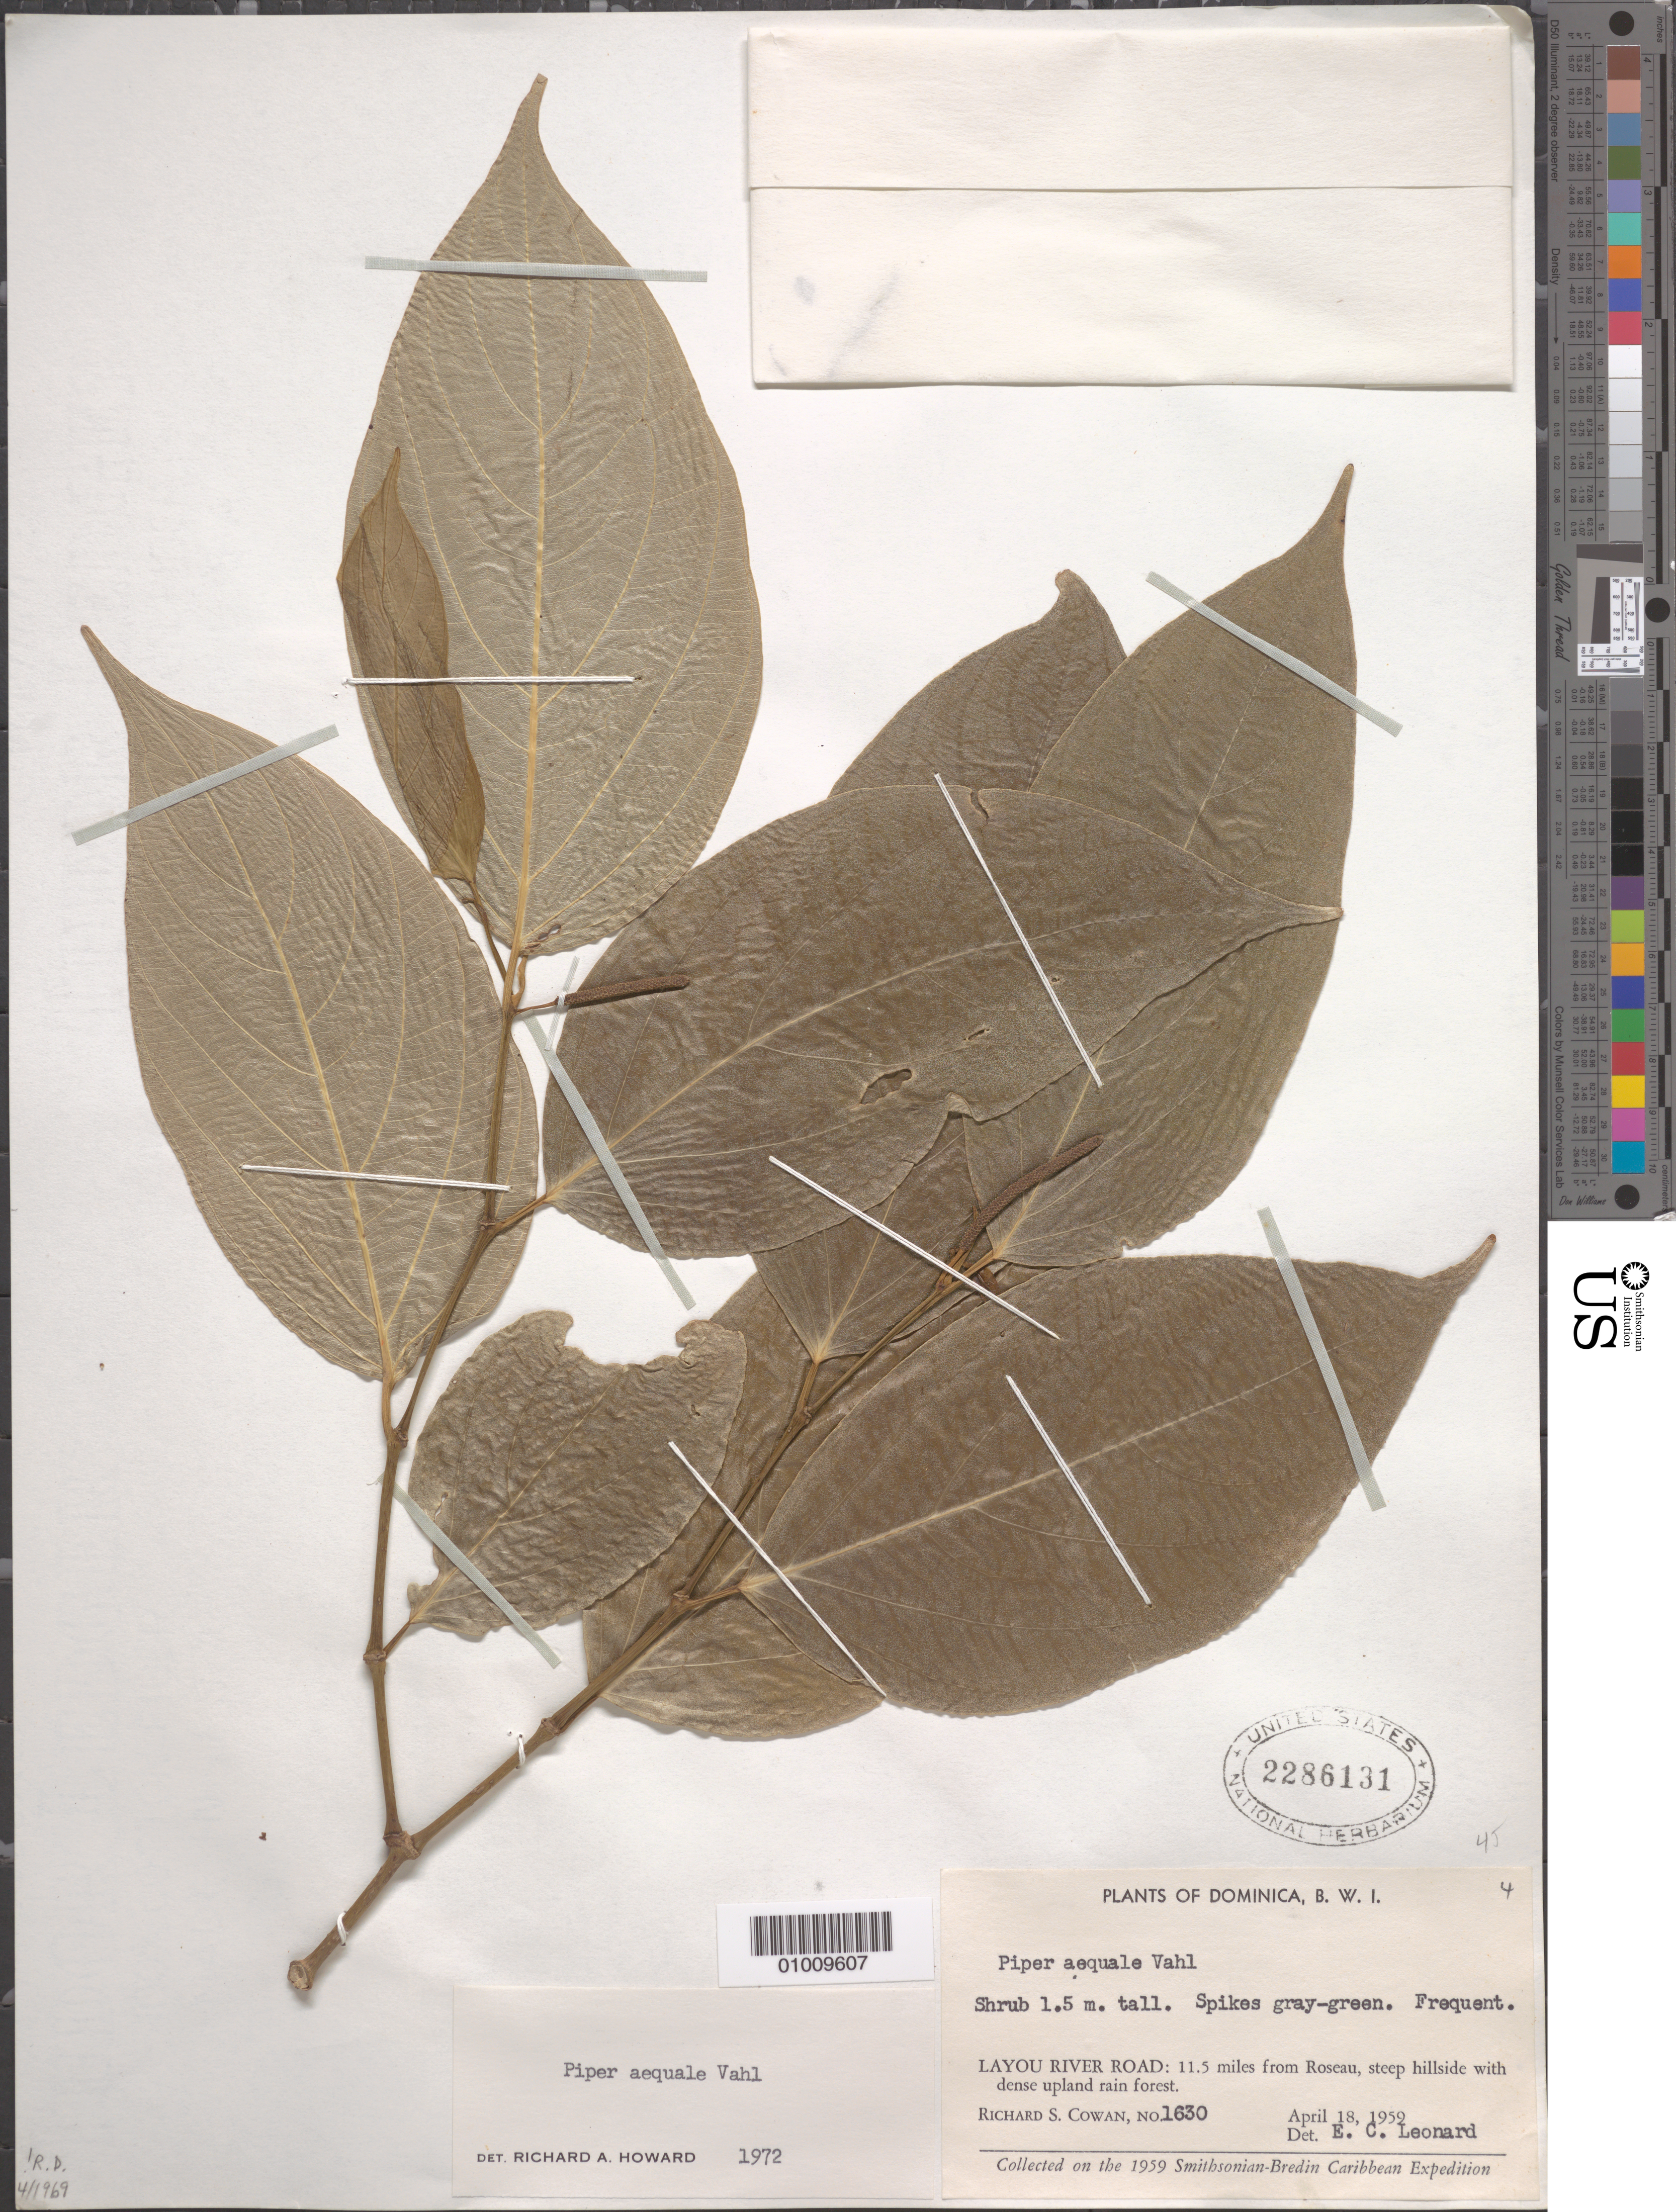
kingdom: Plantae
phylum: Tracheophyta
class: Magnoliopsida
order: Piperales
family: Piperaceae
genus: Piper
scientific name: Piper aequale var. aequale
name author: Vahl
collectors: R. S. Cowan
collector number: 1630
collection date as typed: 18 Apr 1959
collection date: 1959-04-18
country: Dominica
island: Dominica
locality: Layou River Road 11.5 miles from Roseau, steep hillside with dense upland rain forest.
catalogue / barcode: US 2286131